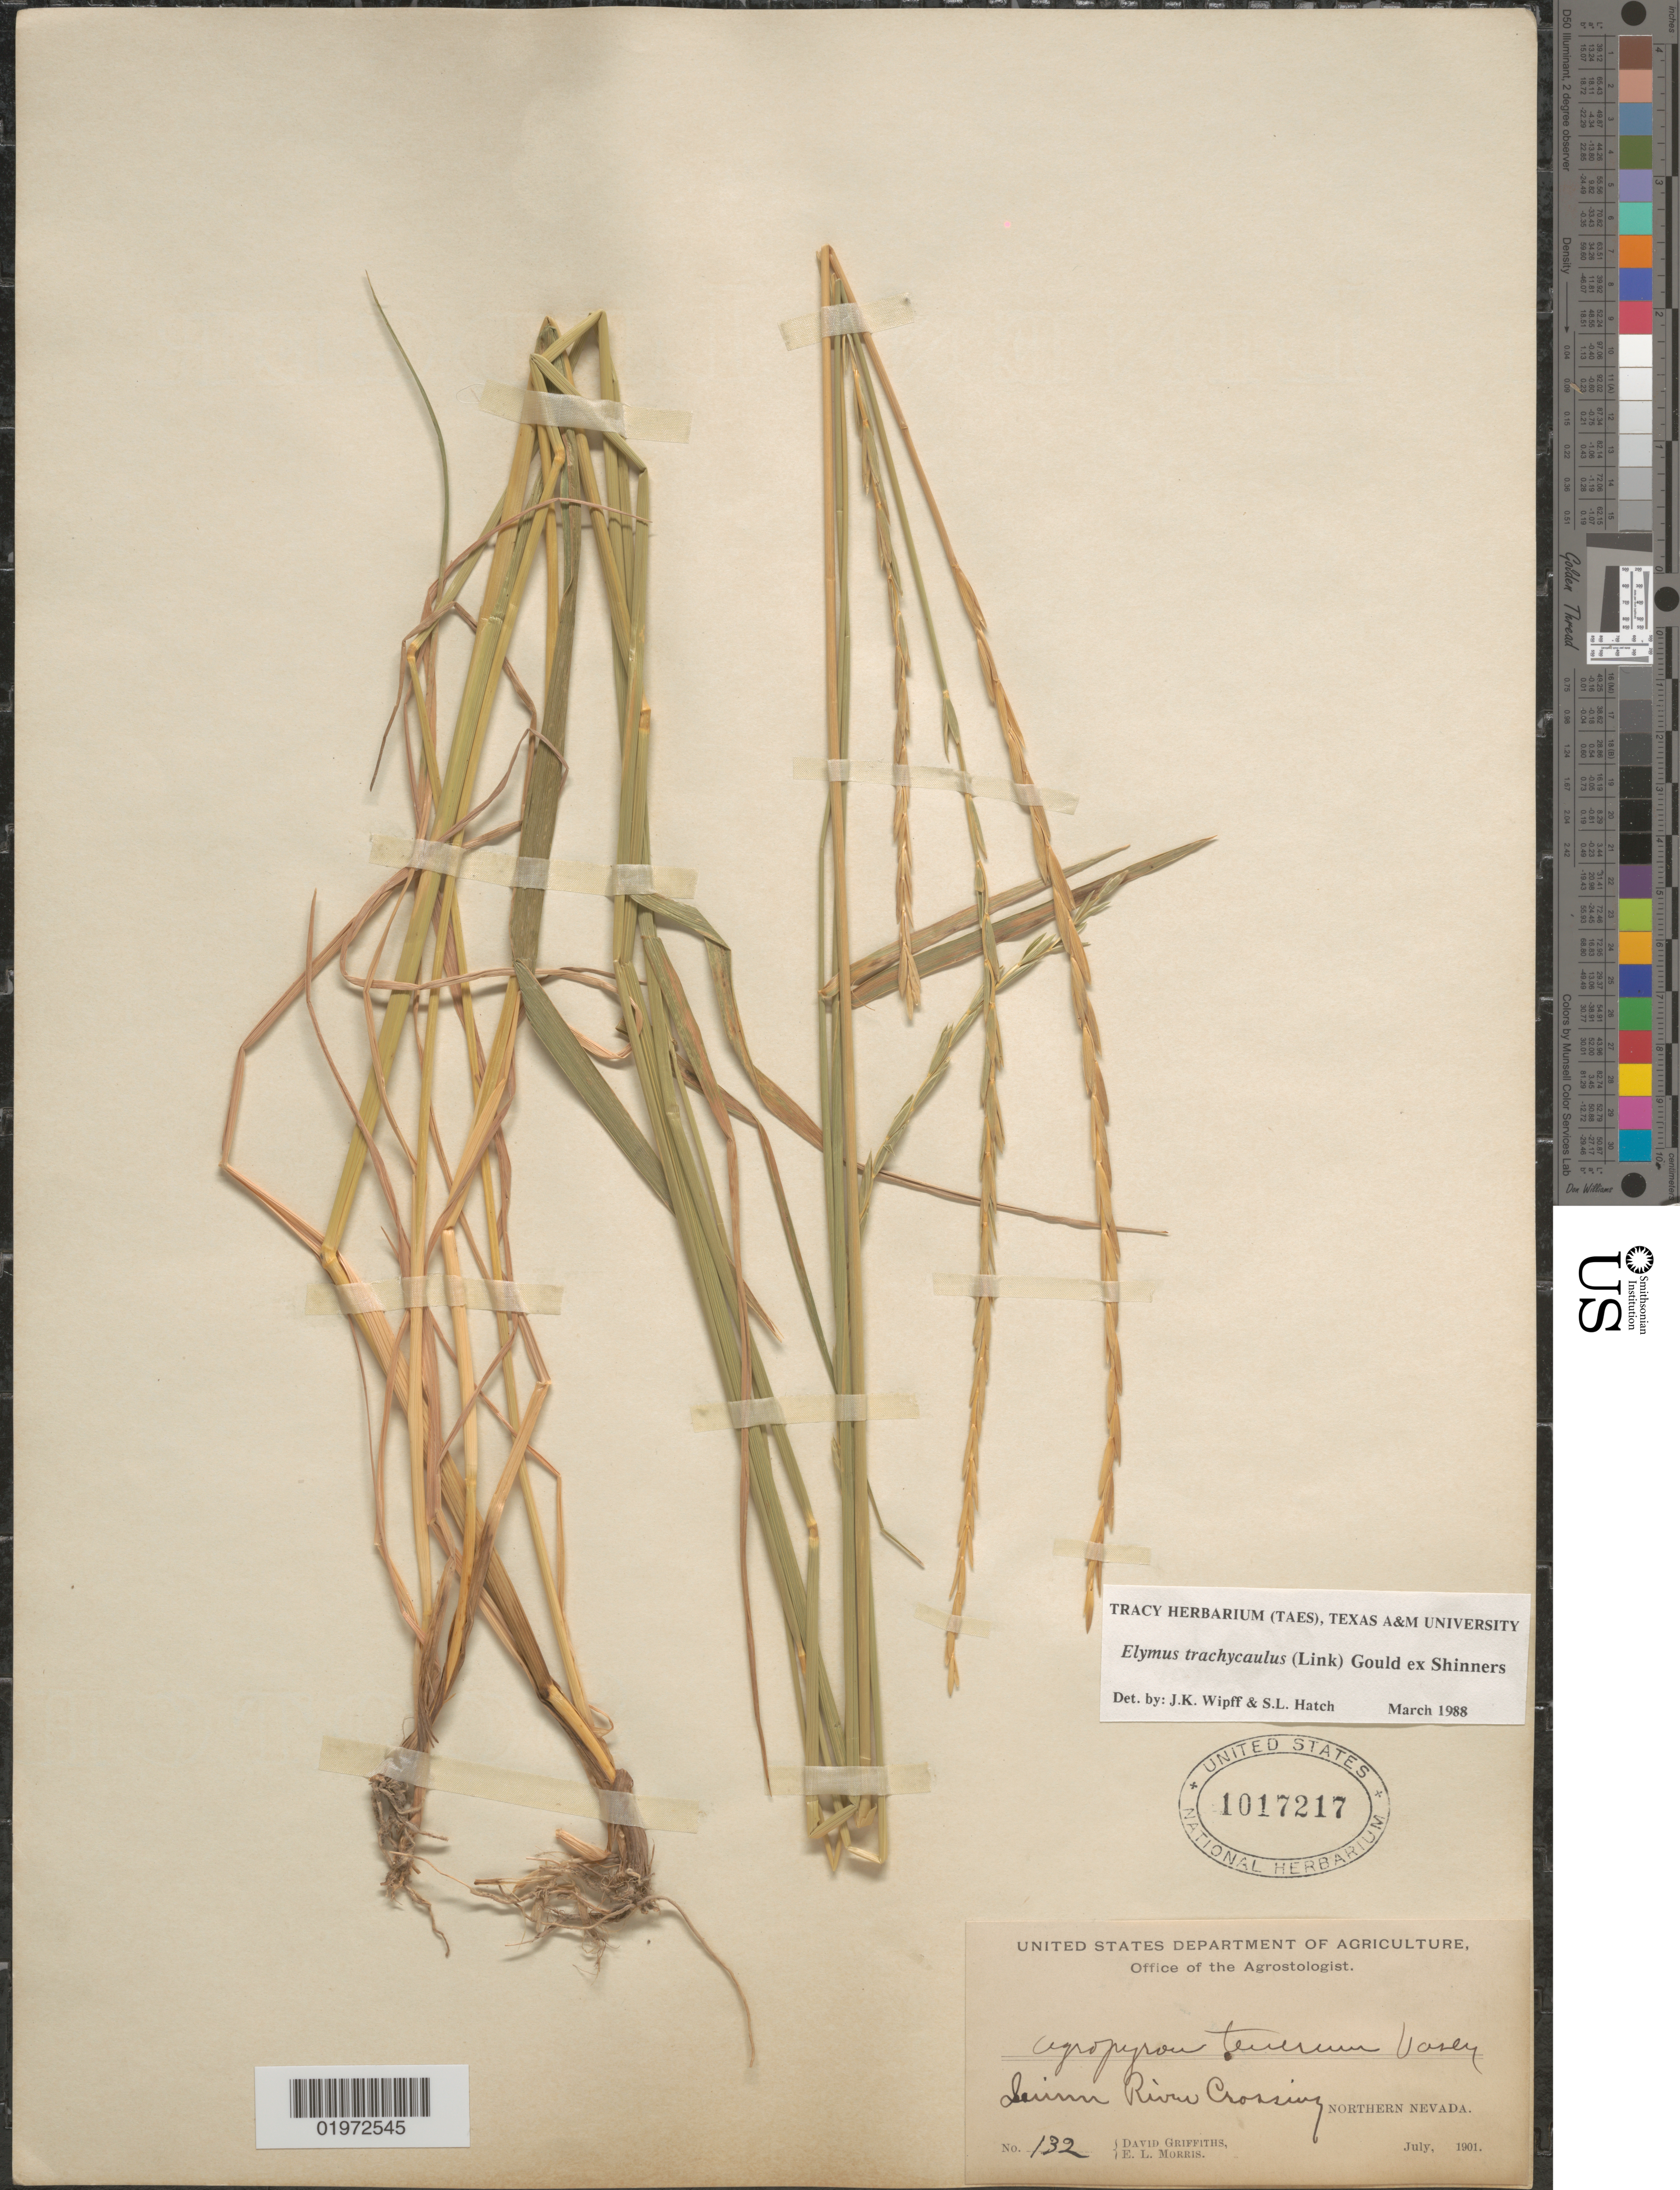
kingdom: Plantae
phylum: Tracheophyta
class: Liliopsida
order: Poales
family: Poaceae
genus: Elymus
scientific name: Elymus trachycaulus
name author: (Link) Gould ex Shinners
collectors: D. Griffiths & E. Morris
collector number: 132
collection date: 1901-07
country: United States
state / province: Nevada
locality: Quinn River Crossing. Northern Nevada.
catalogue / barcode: US 1017217